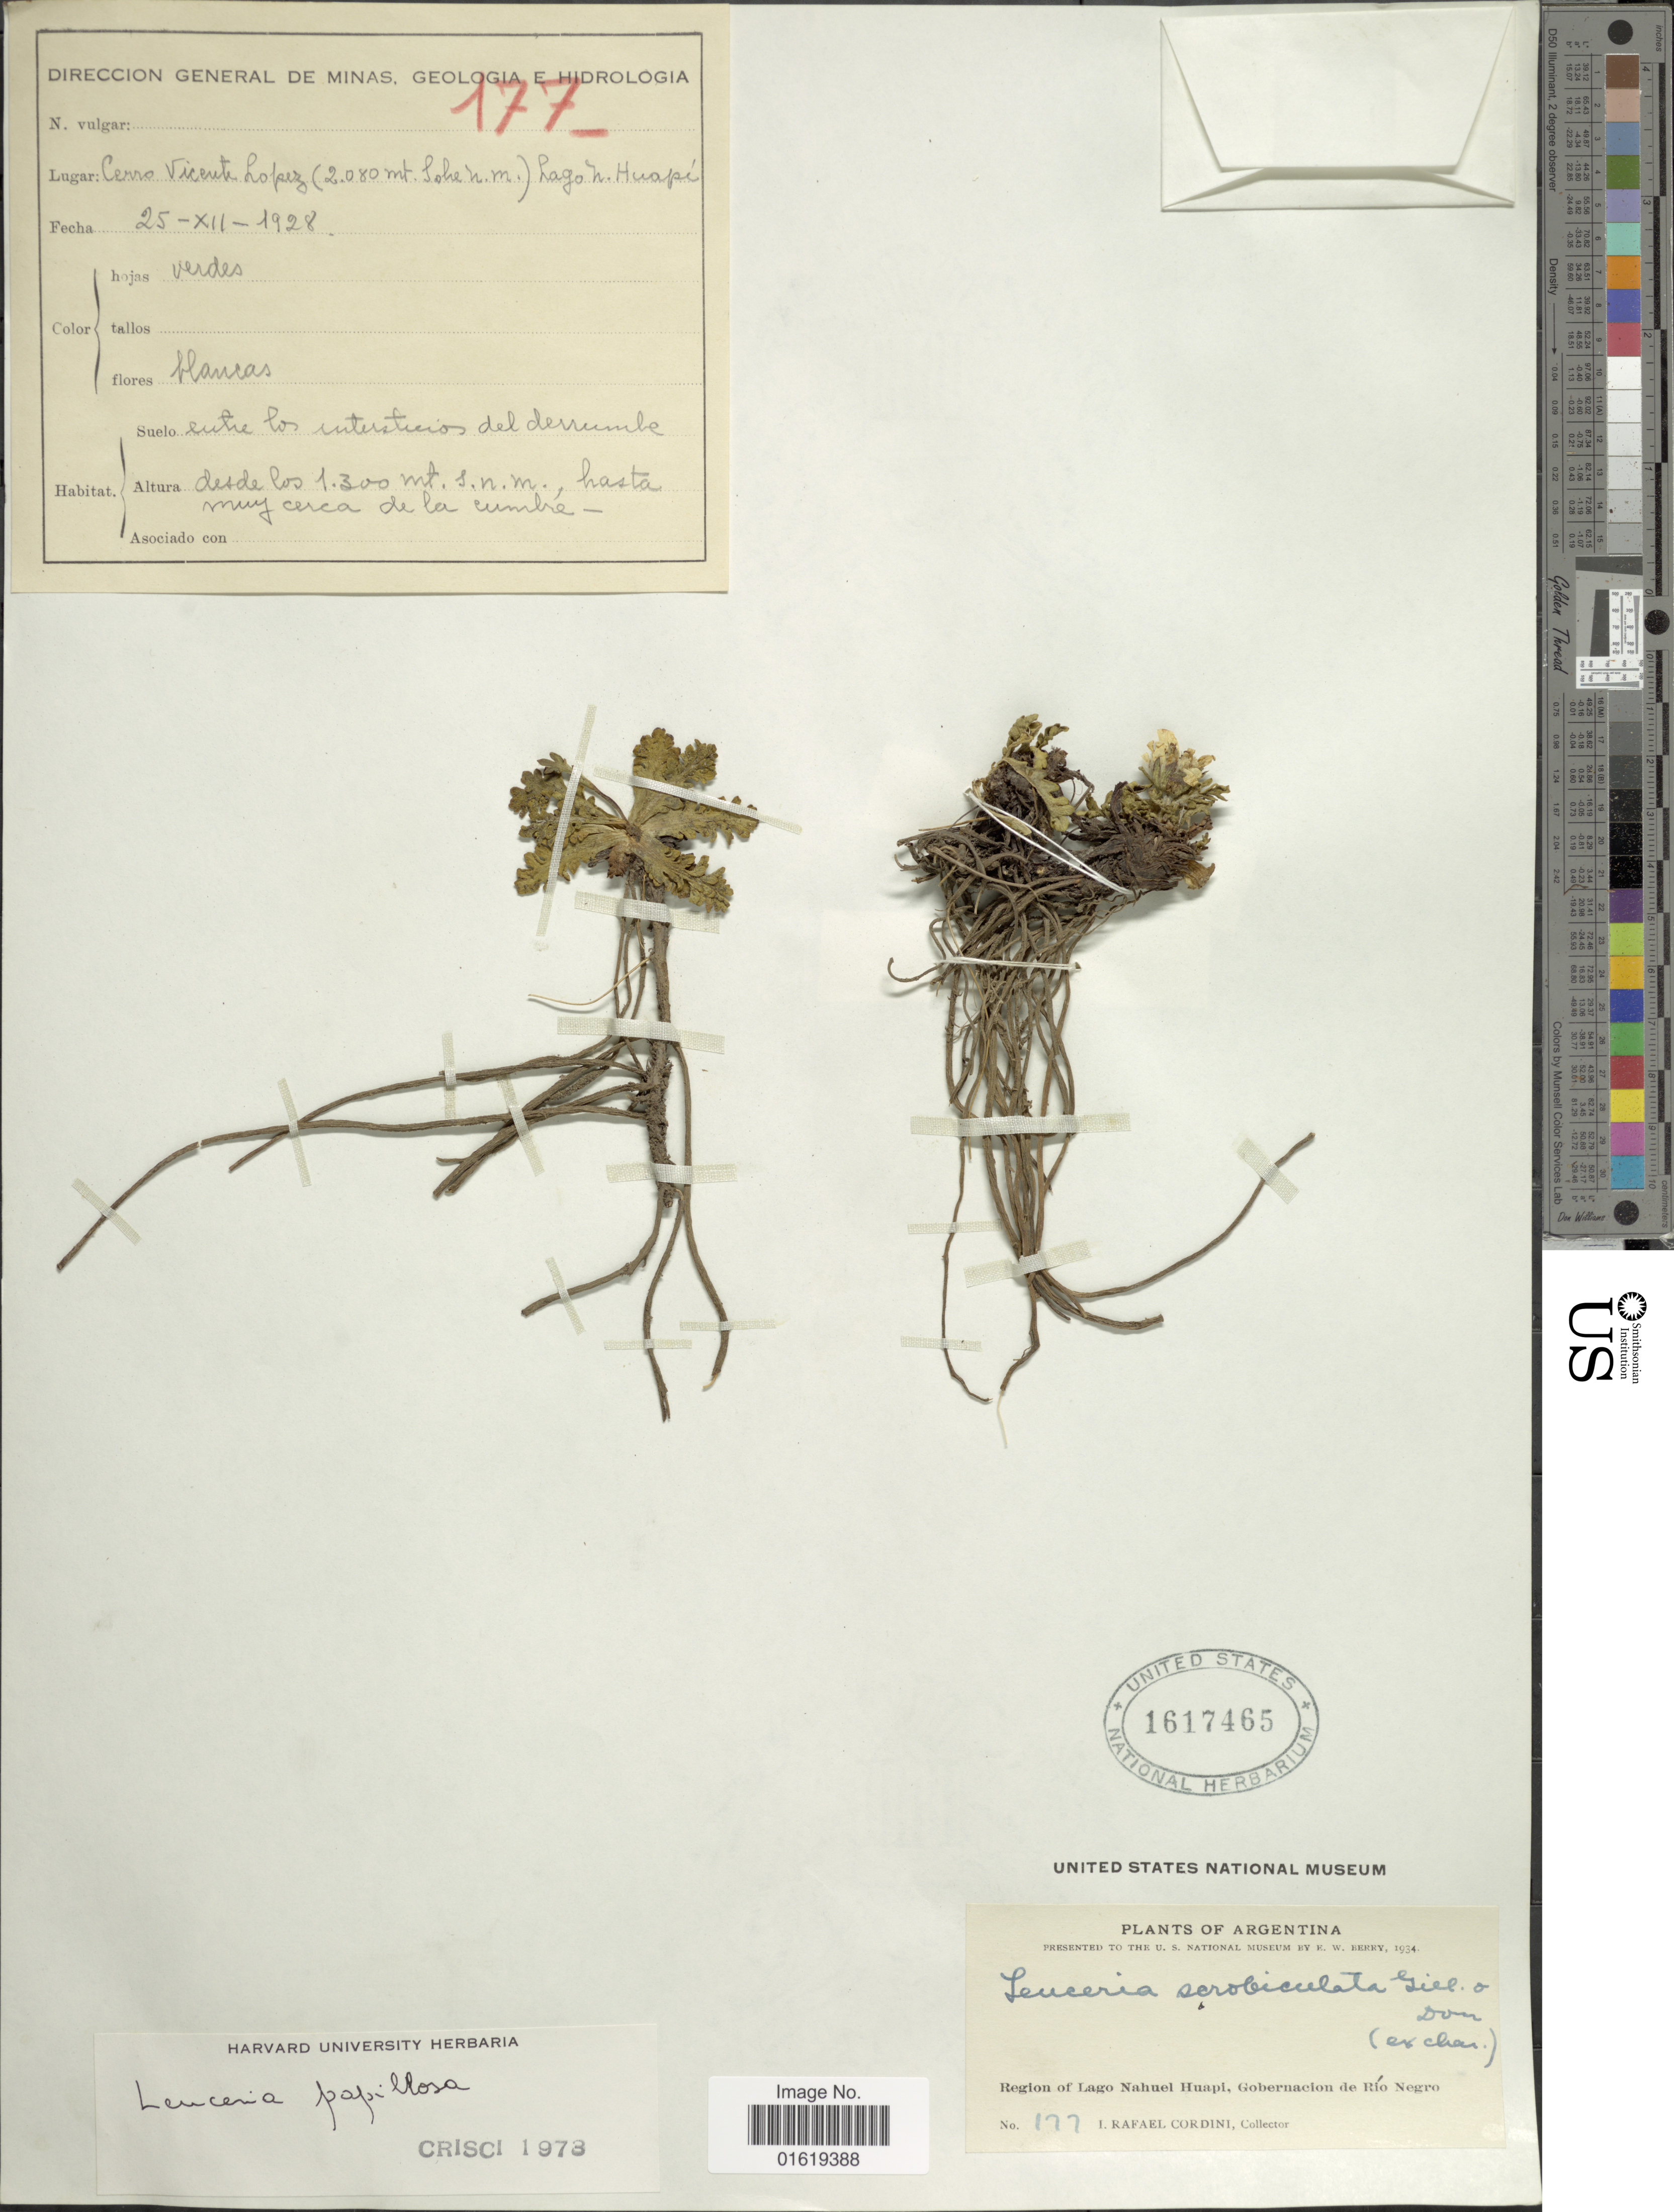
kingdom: Plantae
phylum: Tracheophyta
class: Magnoliopsida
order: Asterales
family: Asteraceae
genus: Leucheria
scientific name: Leucheria papillosa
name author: Cabrera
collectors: I. Cordini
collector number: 177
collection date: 1928-12-25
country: Argentina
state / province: Rio Negro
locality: Region of Lago Nahuel Huapi, Gobernacion de Río Negro.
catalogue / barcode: US 1617465